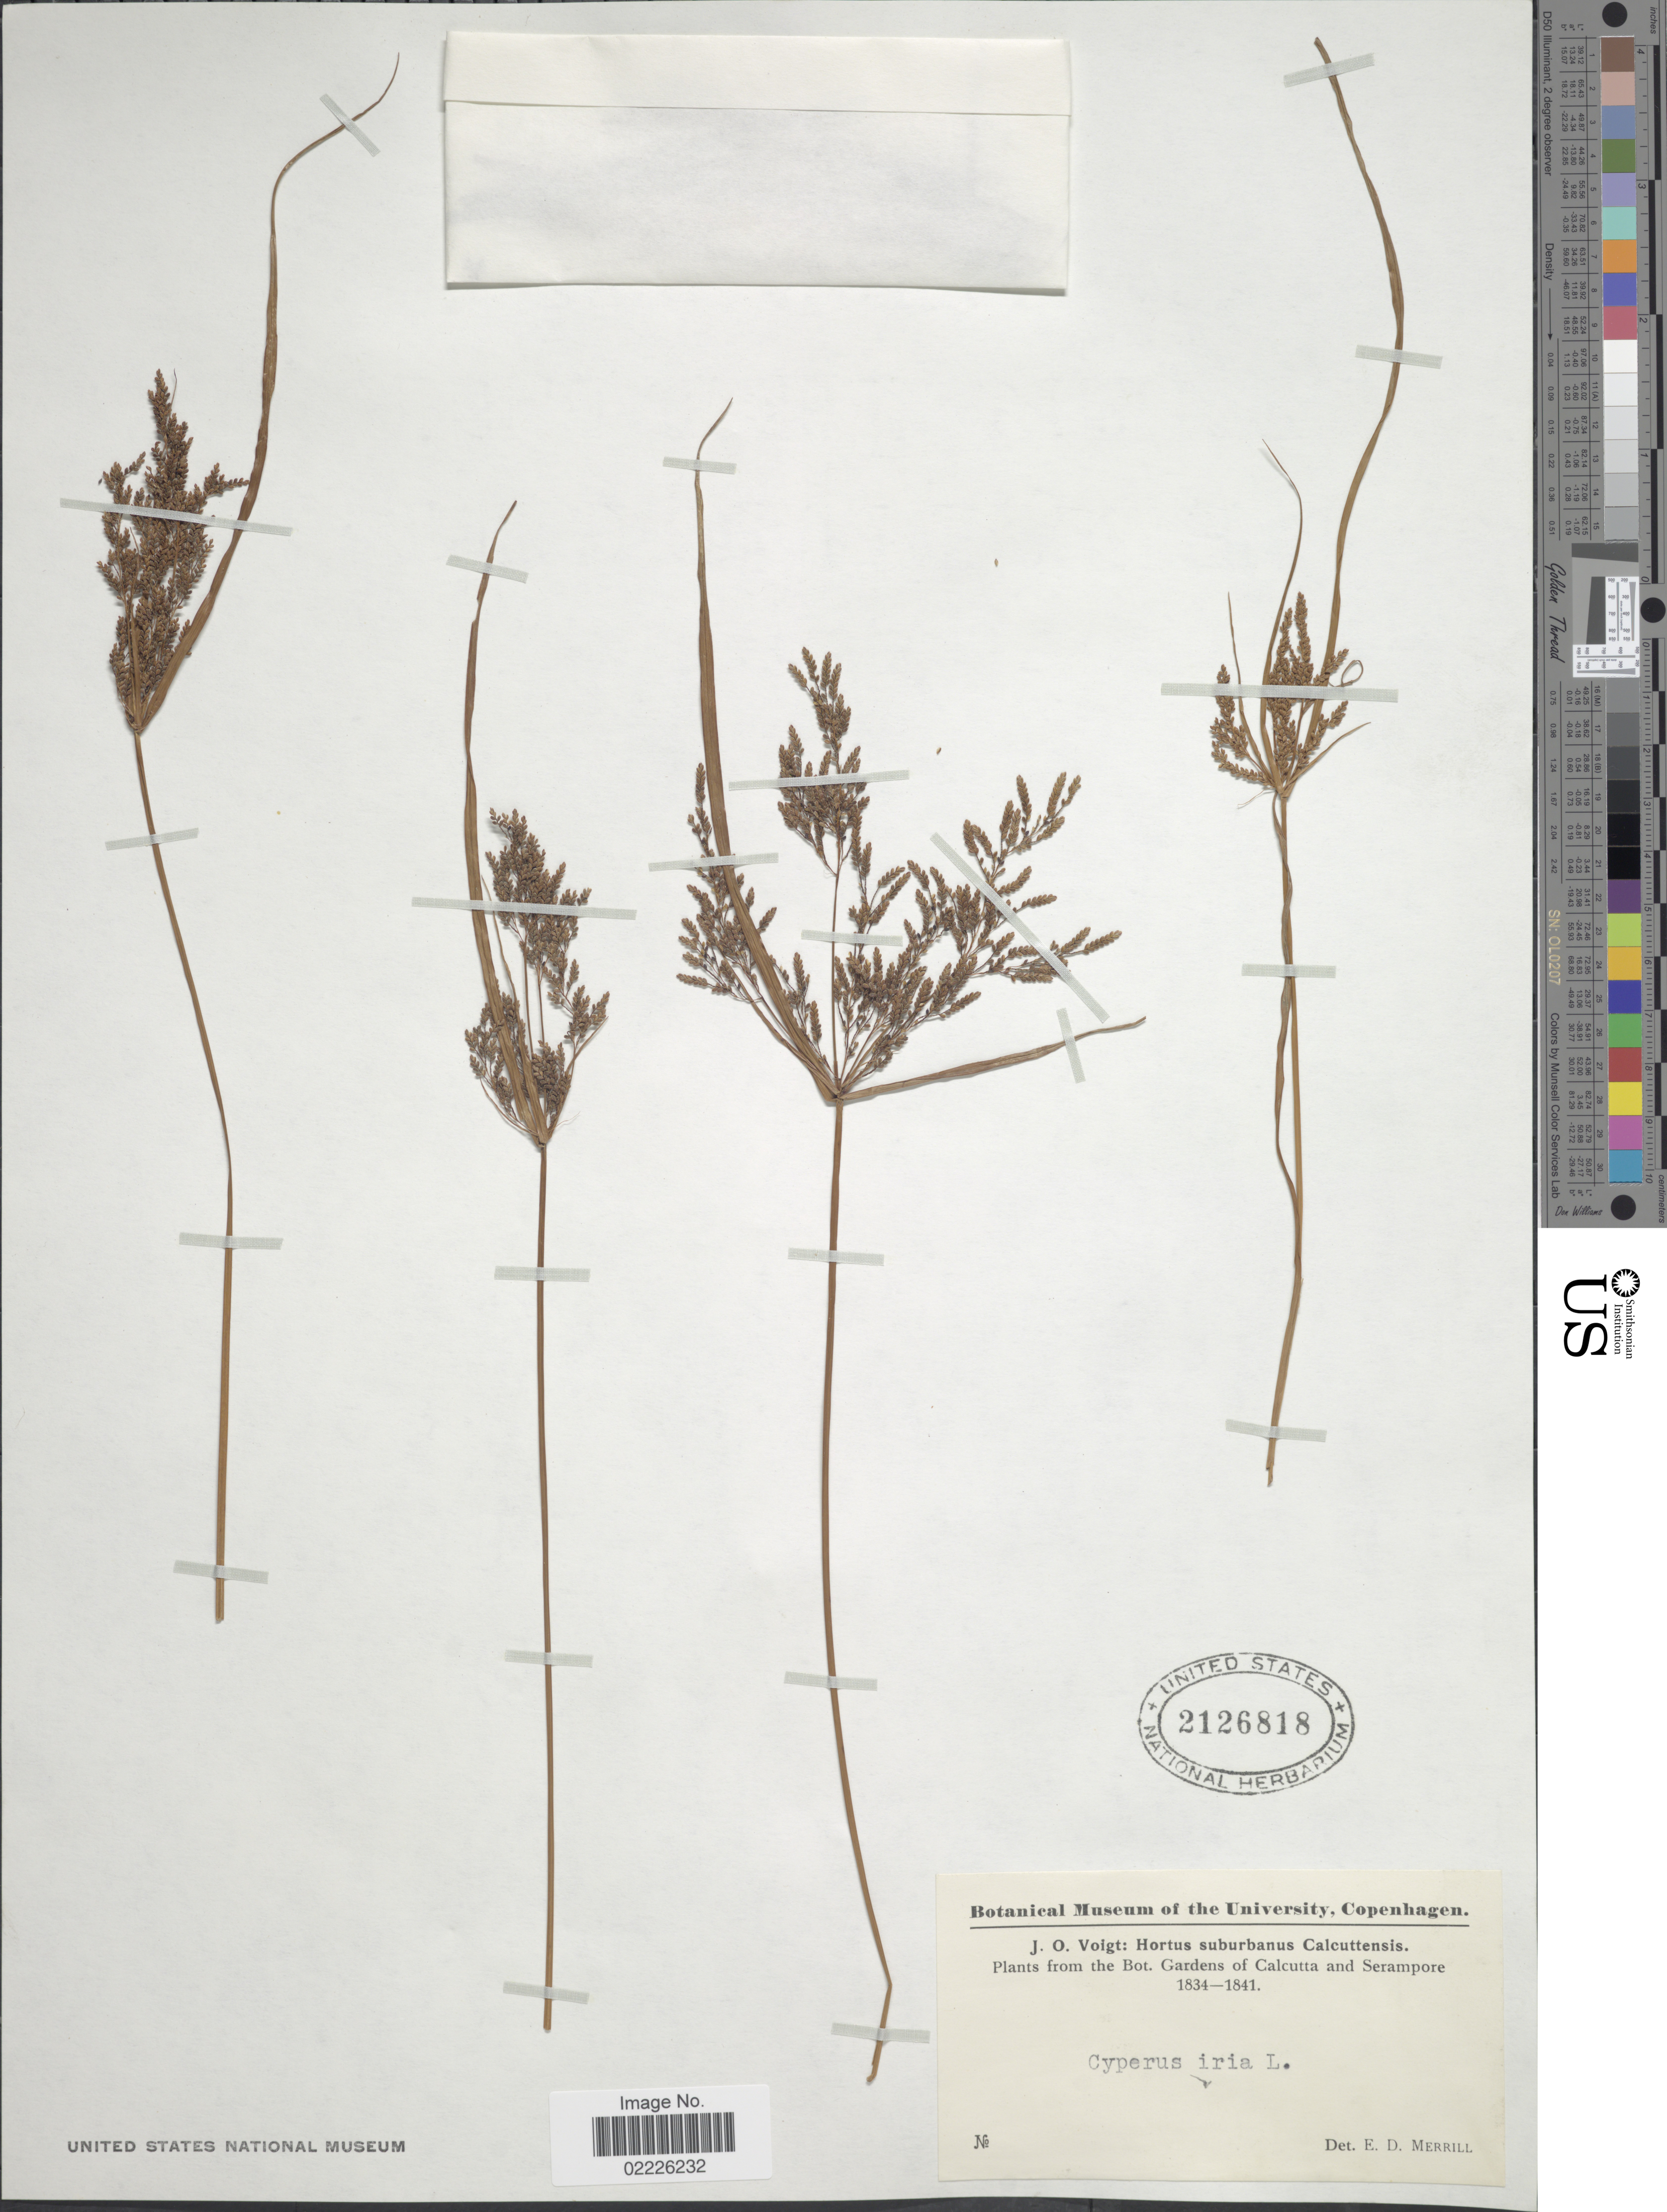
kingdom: Plantae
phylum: Tracheophyta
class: Liliopsida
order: Poales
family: Cyperaceae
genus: Cyperus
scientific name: Cyperus iria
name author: L.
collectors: J. O. Voigt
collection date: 1834/1841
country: India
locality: Bot. Gardens of Calcutta and Serampore.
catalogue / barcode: US 2126818